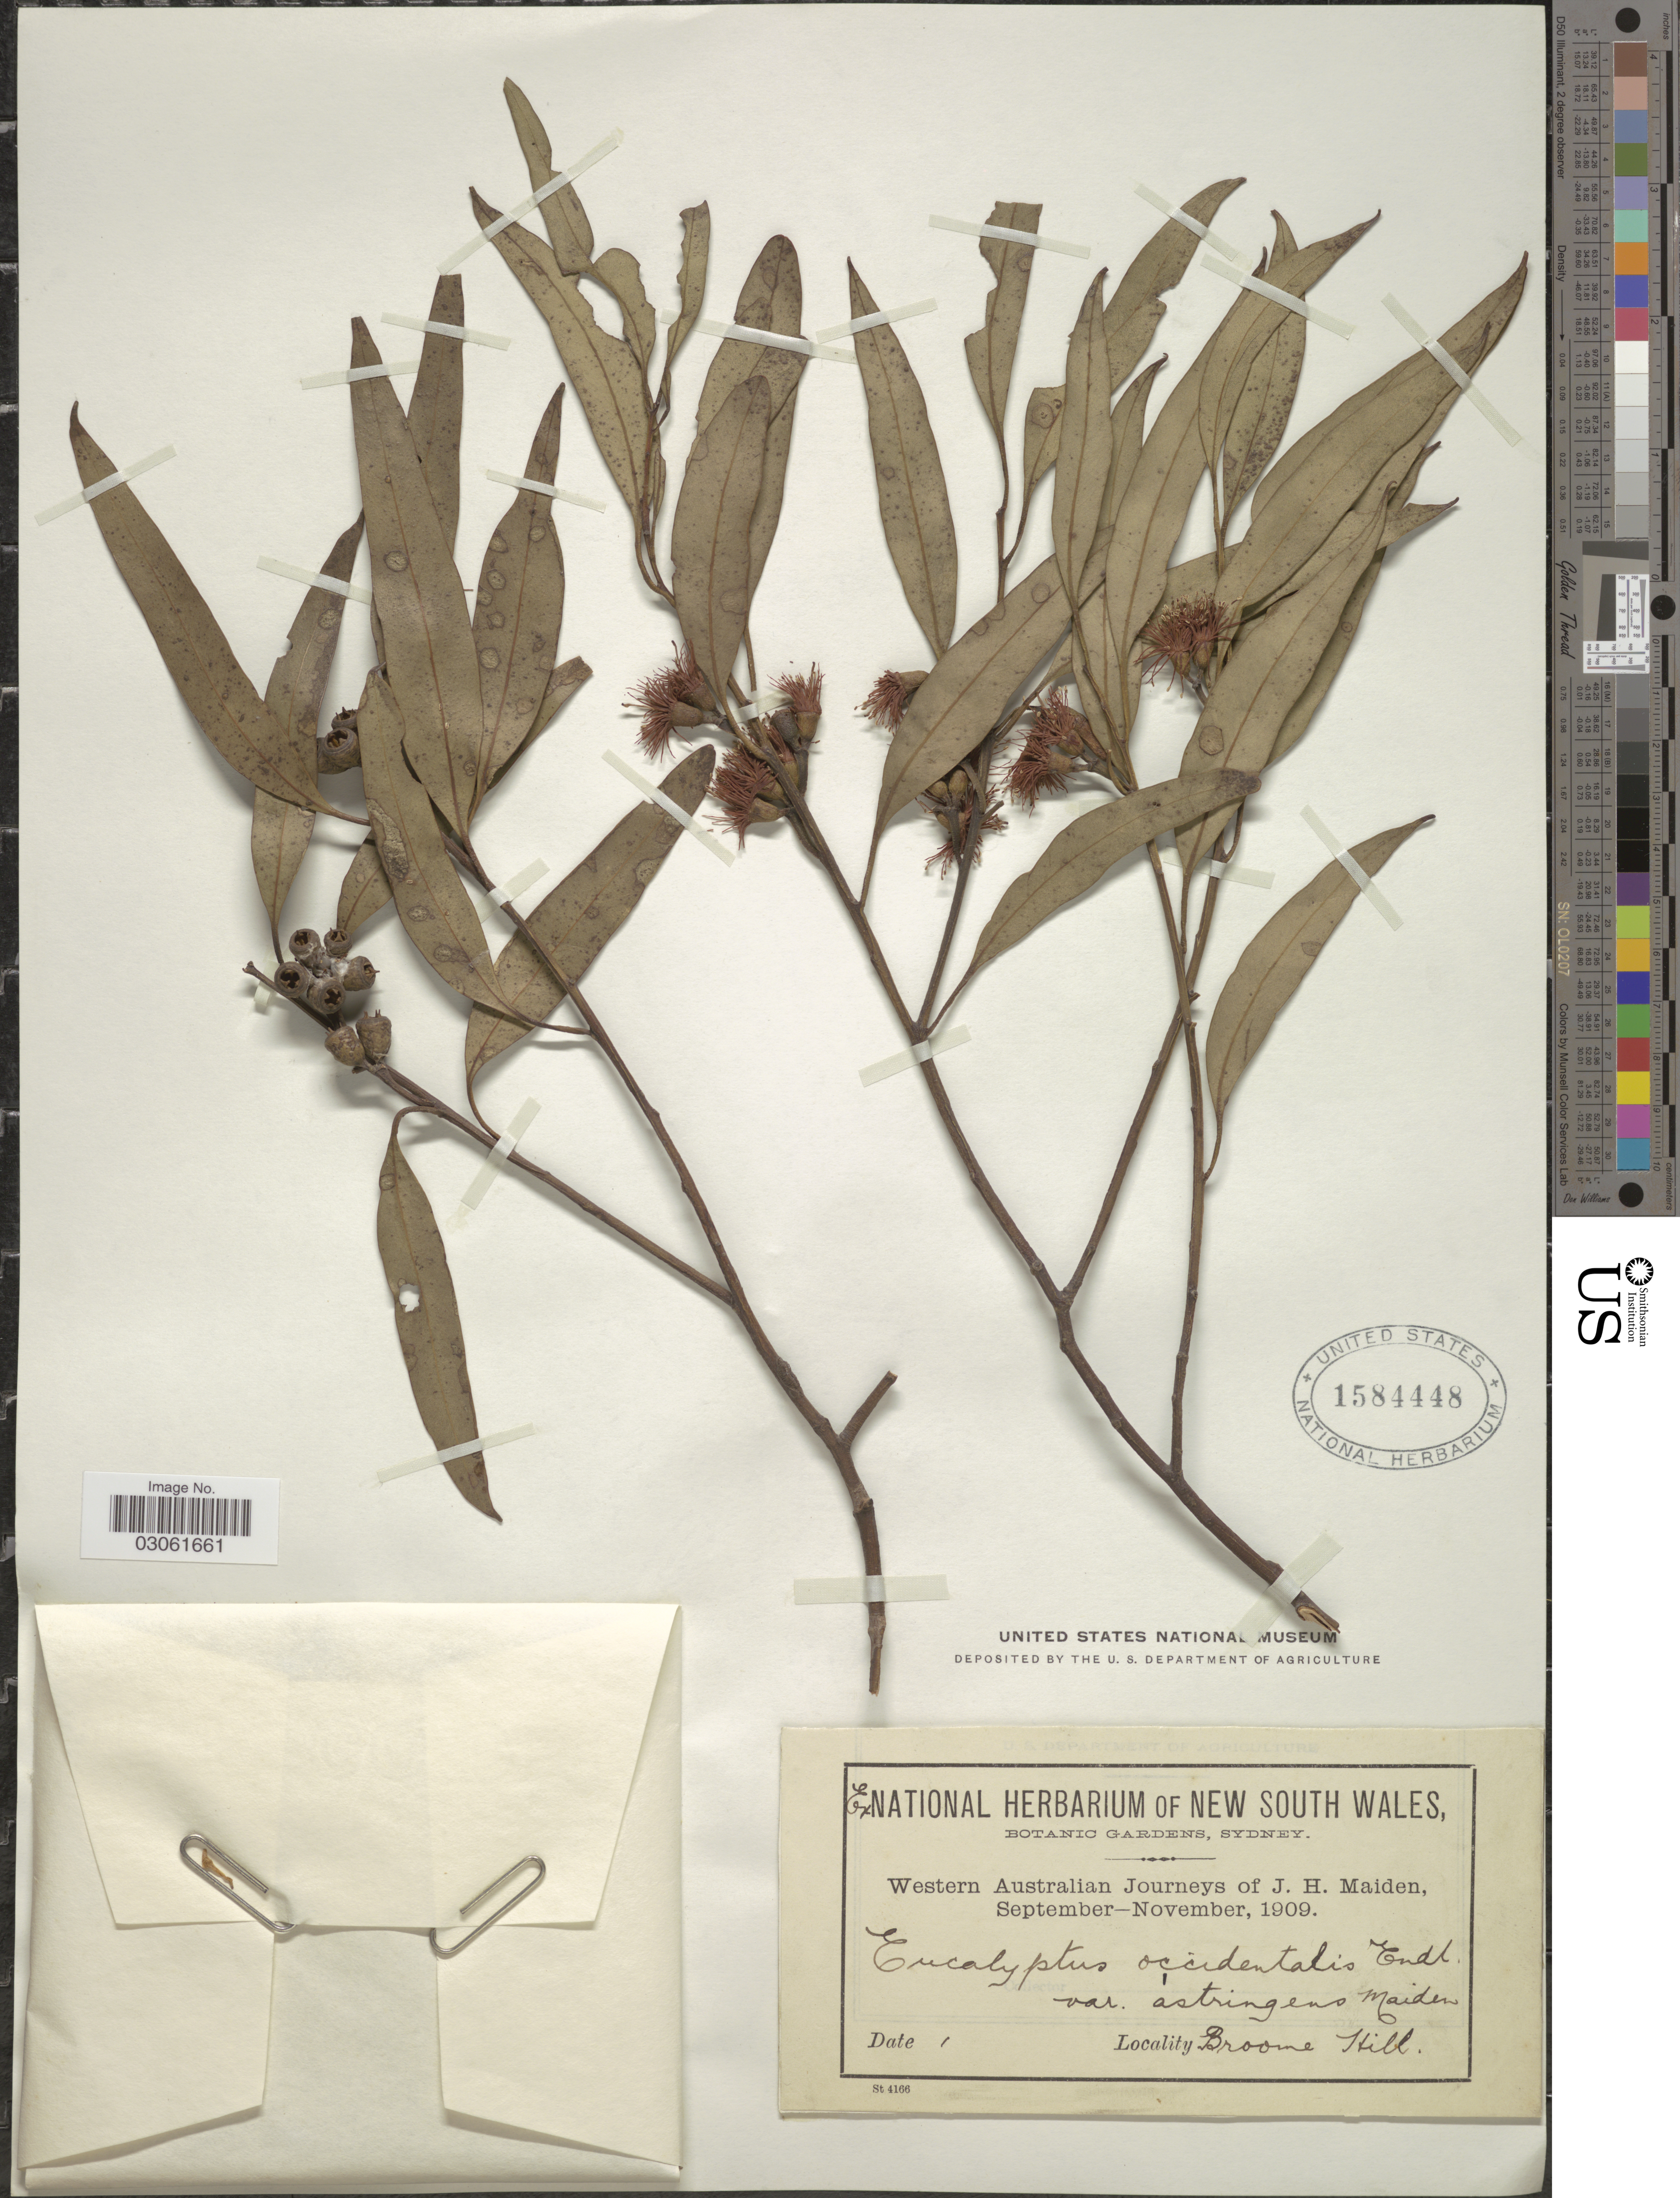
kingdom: Plantae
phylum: Tracheophyta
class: Magnoliopsida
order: Myrtales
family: Myrtaceae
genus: Eucalyptus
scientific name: Eucalyptus occidentalis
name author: Endl.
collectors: J. Maiden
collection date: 1909-09/1909-11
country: Australia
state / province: Western Australia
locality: Broome Hill.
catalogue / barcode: US 1584448